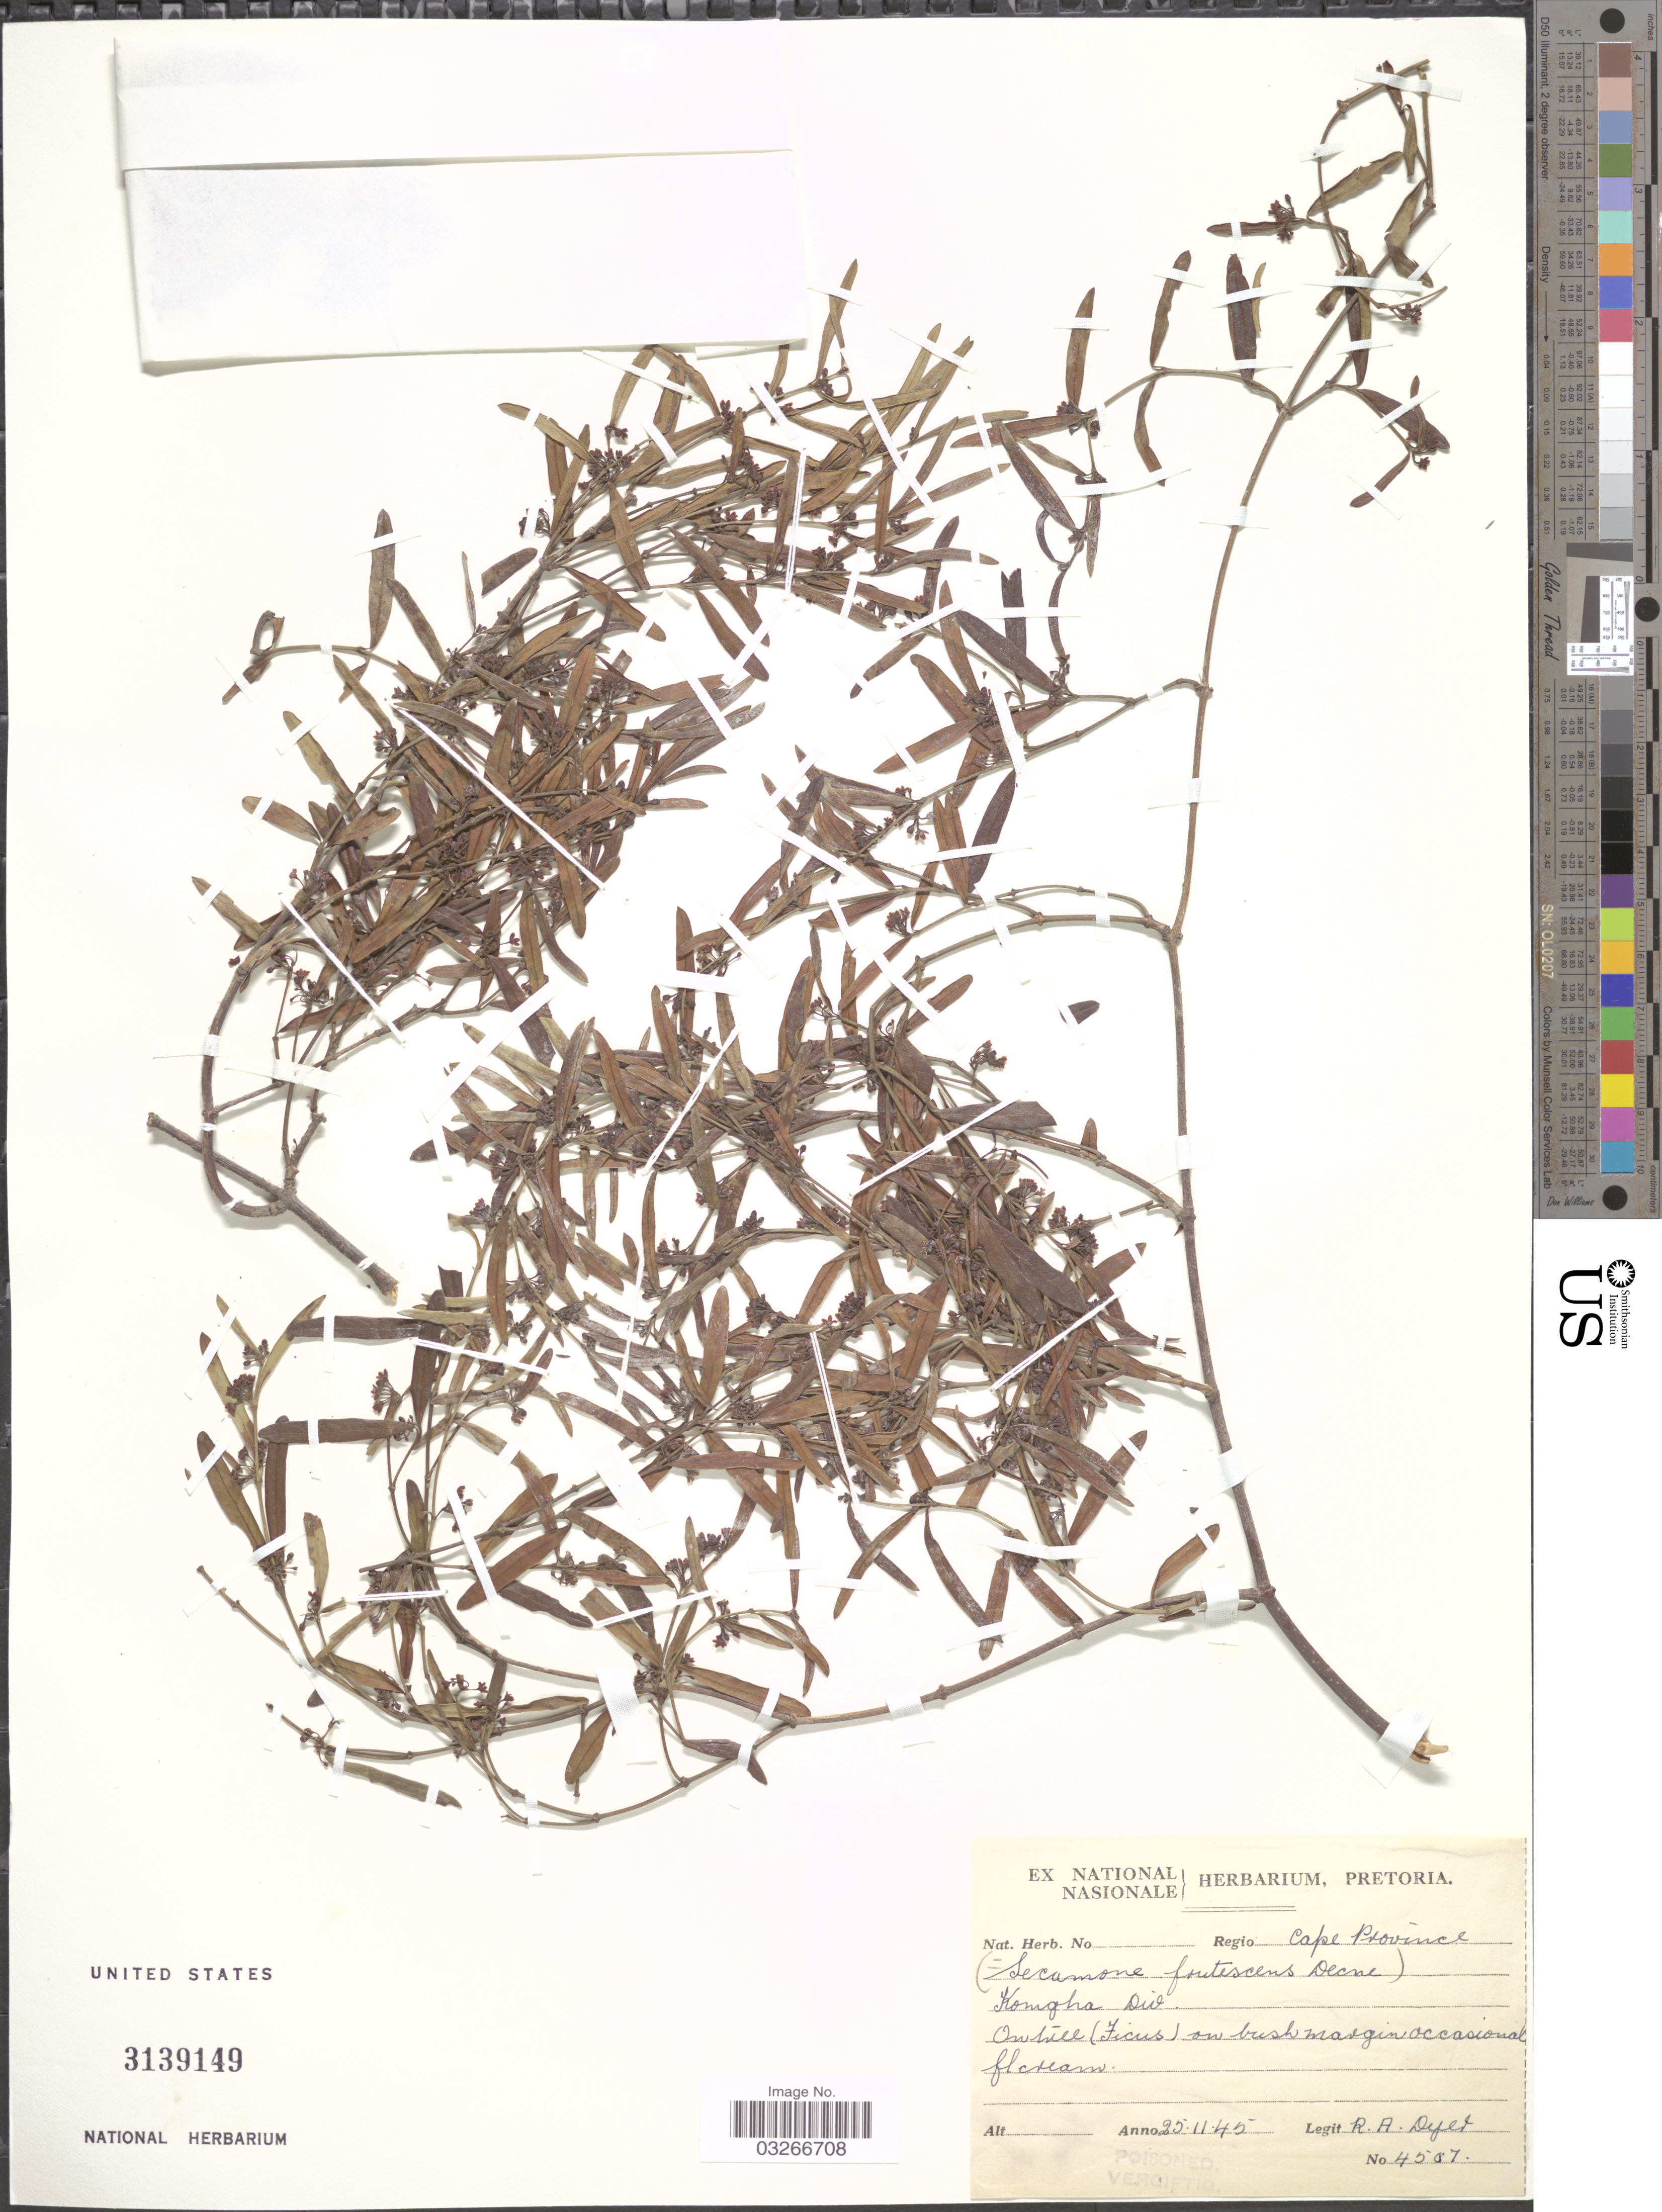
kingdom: Plantae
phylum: Tracheophyta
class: Magnoliopsida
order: Gentianales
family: Apocynaceae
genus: Secamone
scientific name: Secamone frutescens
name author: (E. Mey.) Decne.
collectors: R. A. Dyer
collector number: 4507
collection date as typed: Transcribed d/m/y: 25/11/45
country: South Africa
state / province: Eastern Cape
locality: Regio Cape Province, Komgha Div.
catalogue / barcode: US 3139149